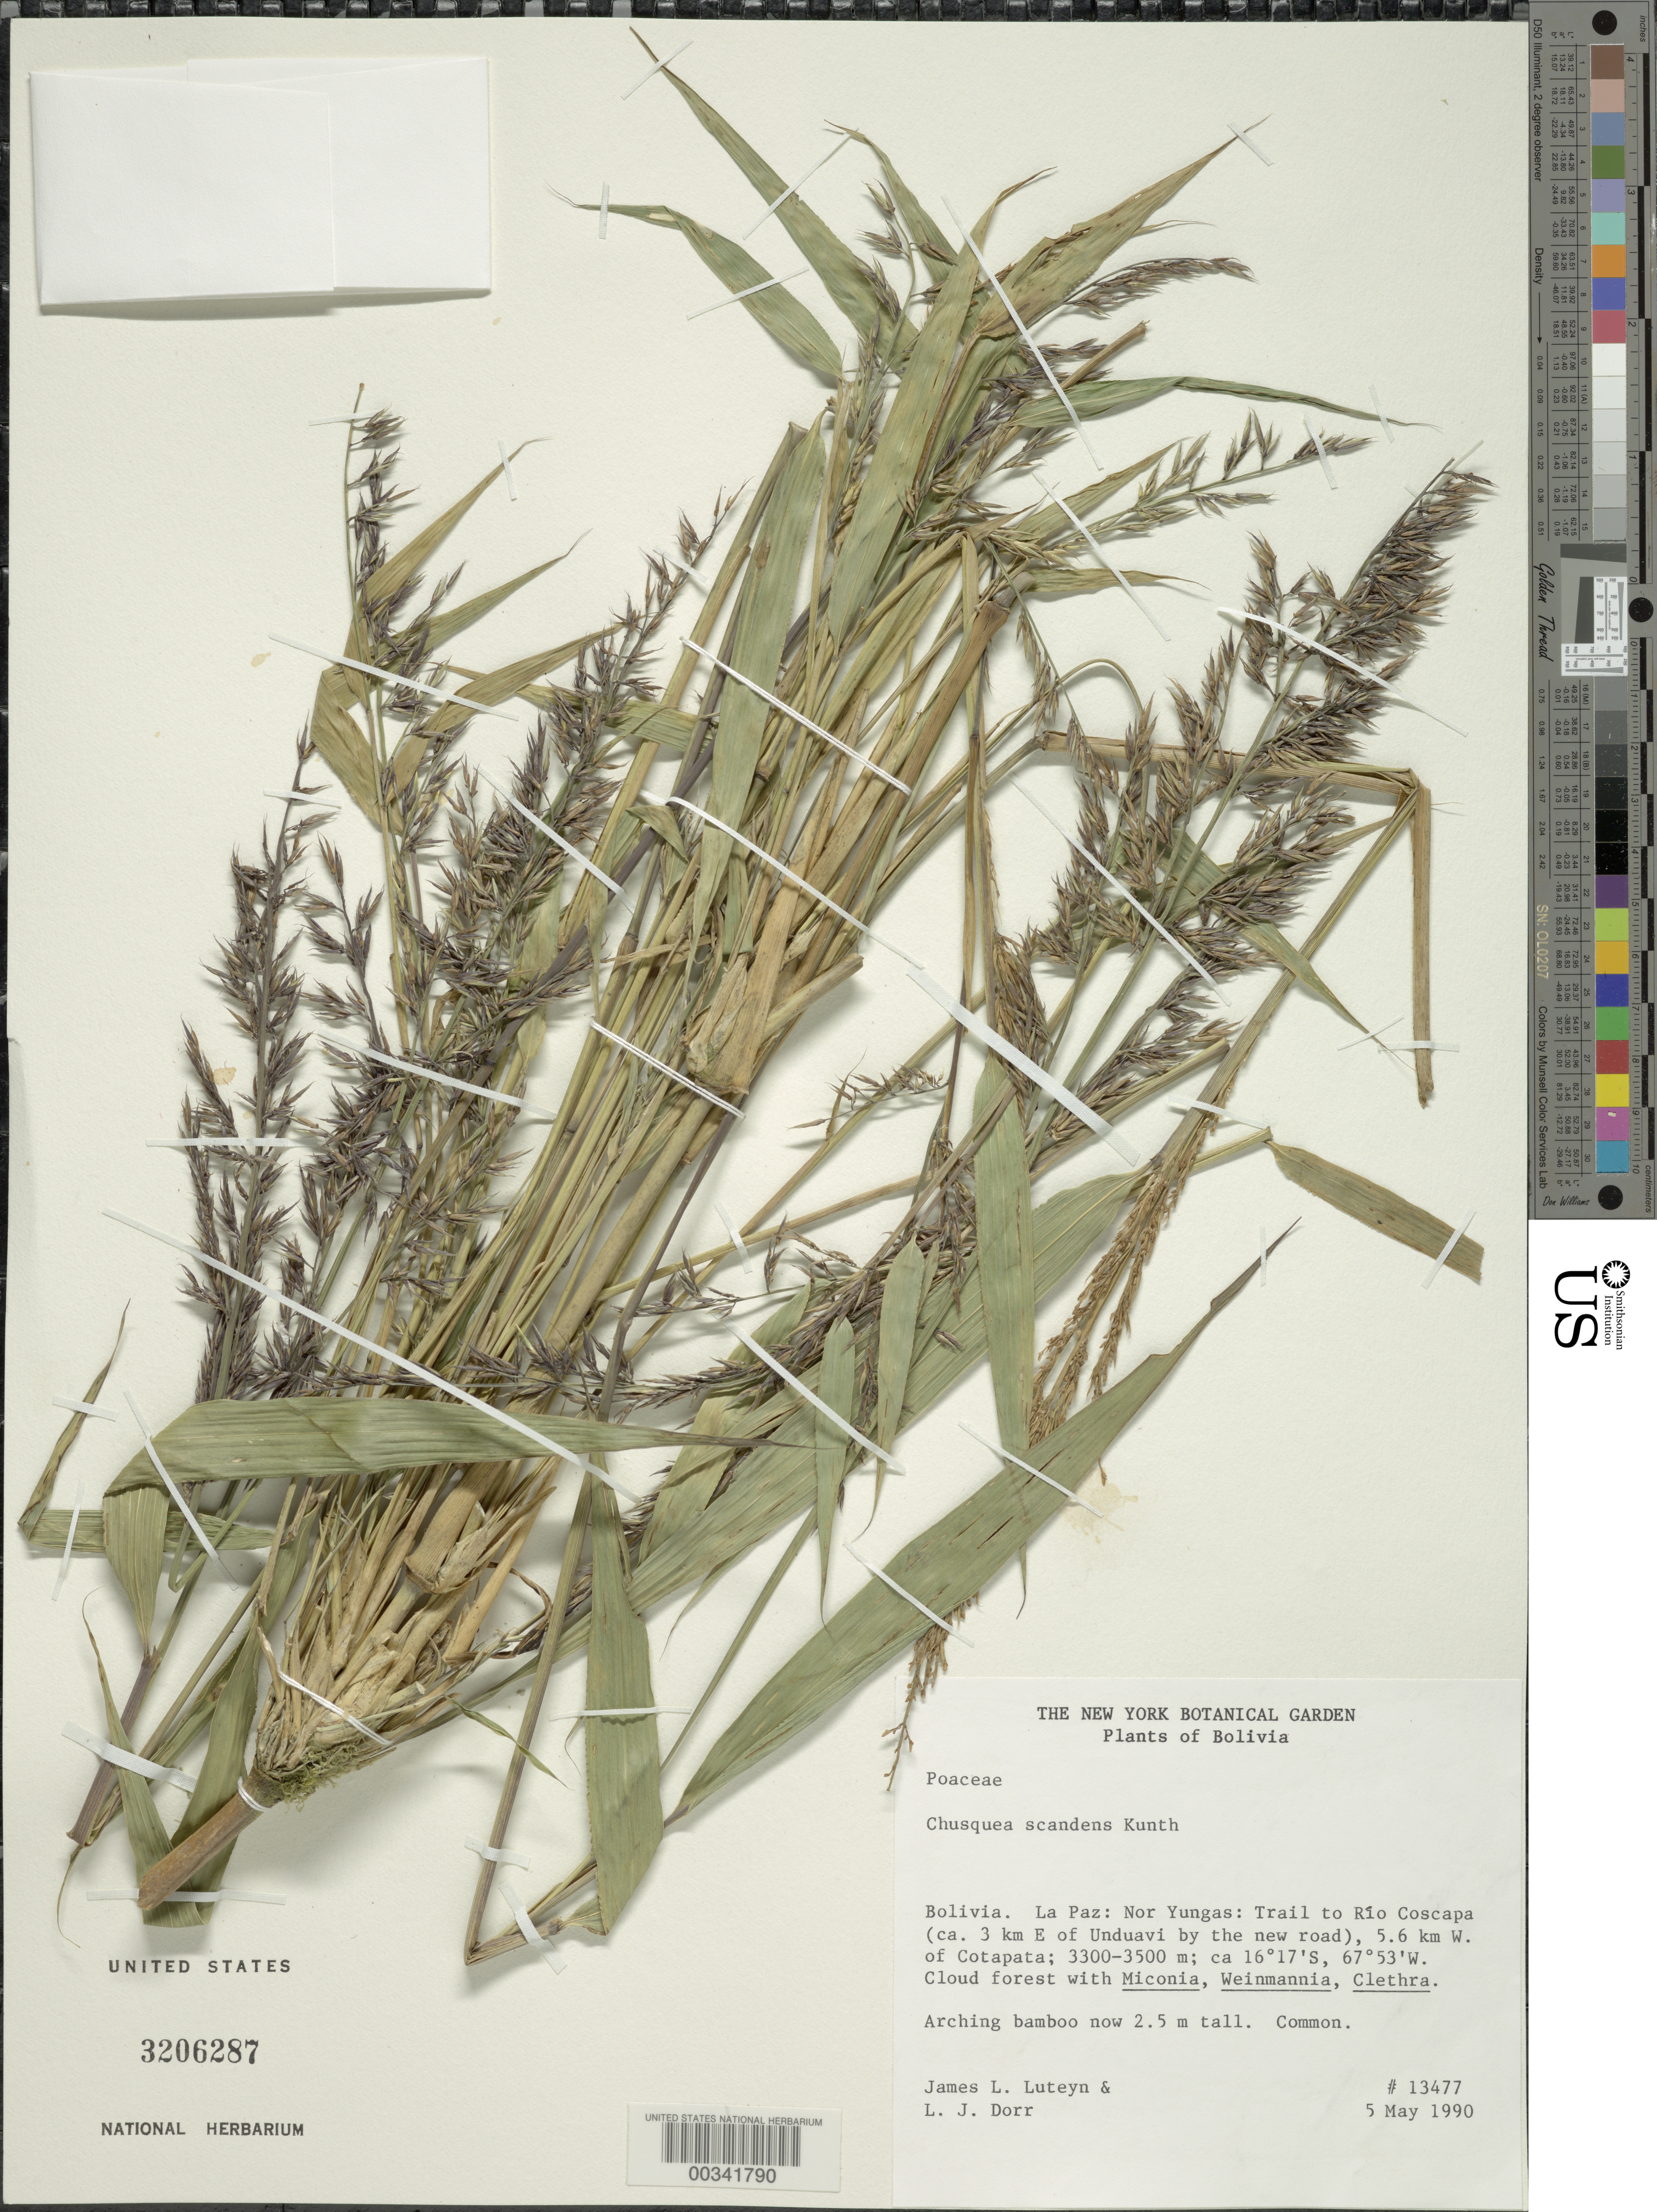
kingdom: Plantae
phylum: Tracheophyta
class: Liliopsida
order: Poales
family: Poaceae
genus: Chusquea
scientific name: Chusquea scandens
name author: Kunth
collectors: J. L. Luteyn & L. J. Dorr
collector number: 13477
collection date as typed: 05 May 1990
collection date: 1990-05-05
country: Bolivia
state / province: La Paz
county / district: Nor Yungas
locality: Trail to Rio coscapa, ca 3 km E of Unduavi by the new road, 5.6 km W of Cotapata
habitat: Cloud forest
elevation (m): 3300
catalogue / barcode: US 3206287